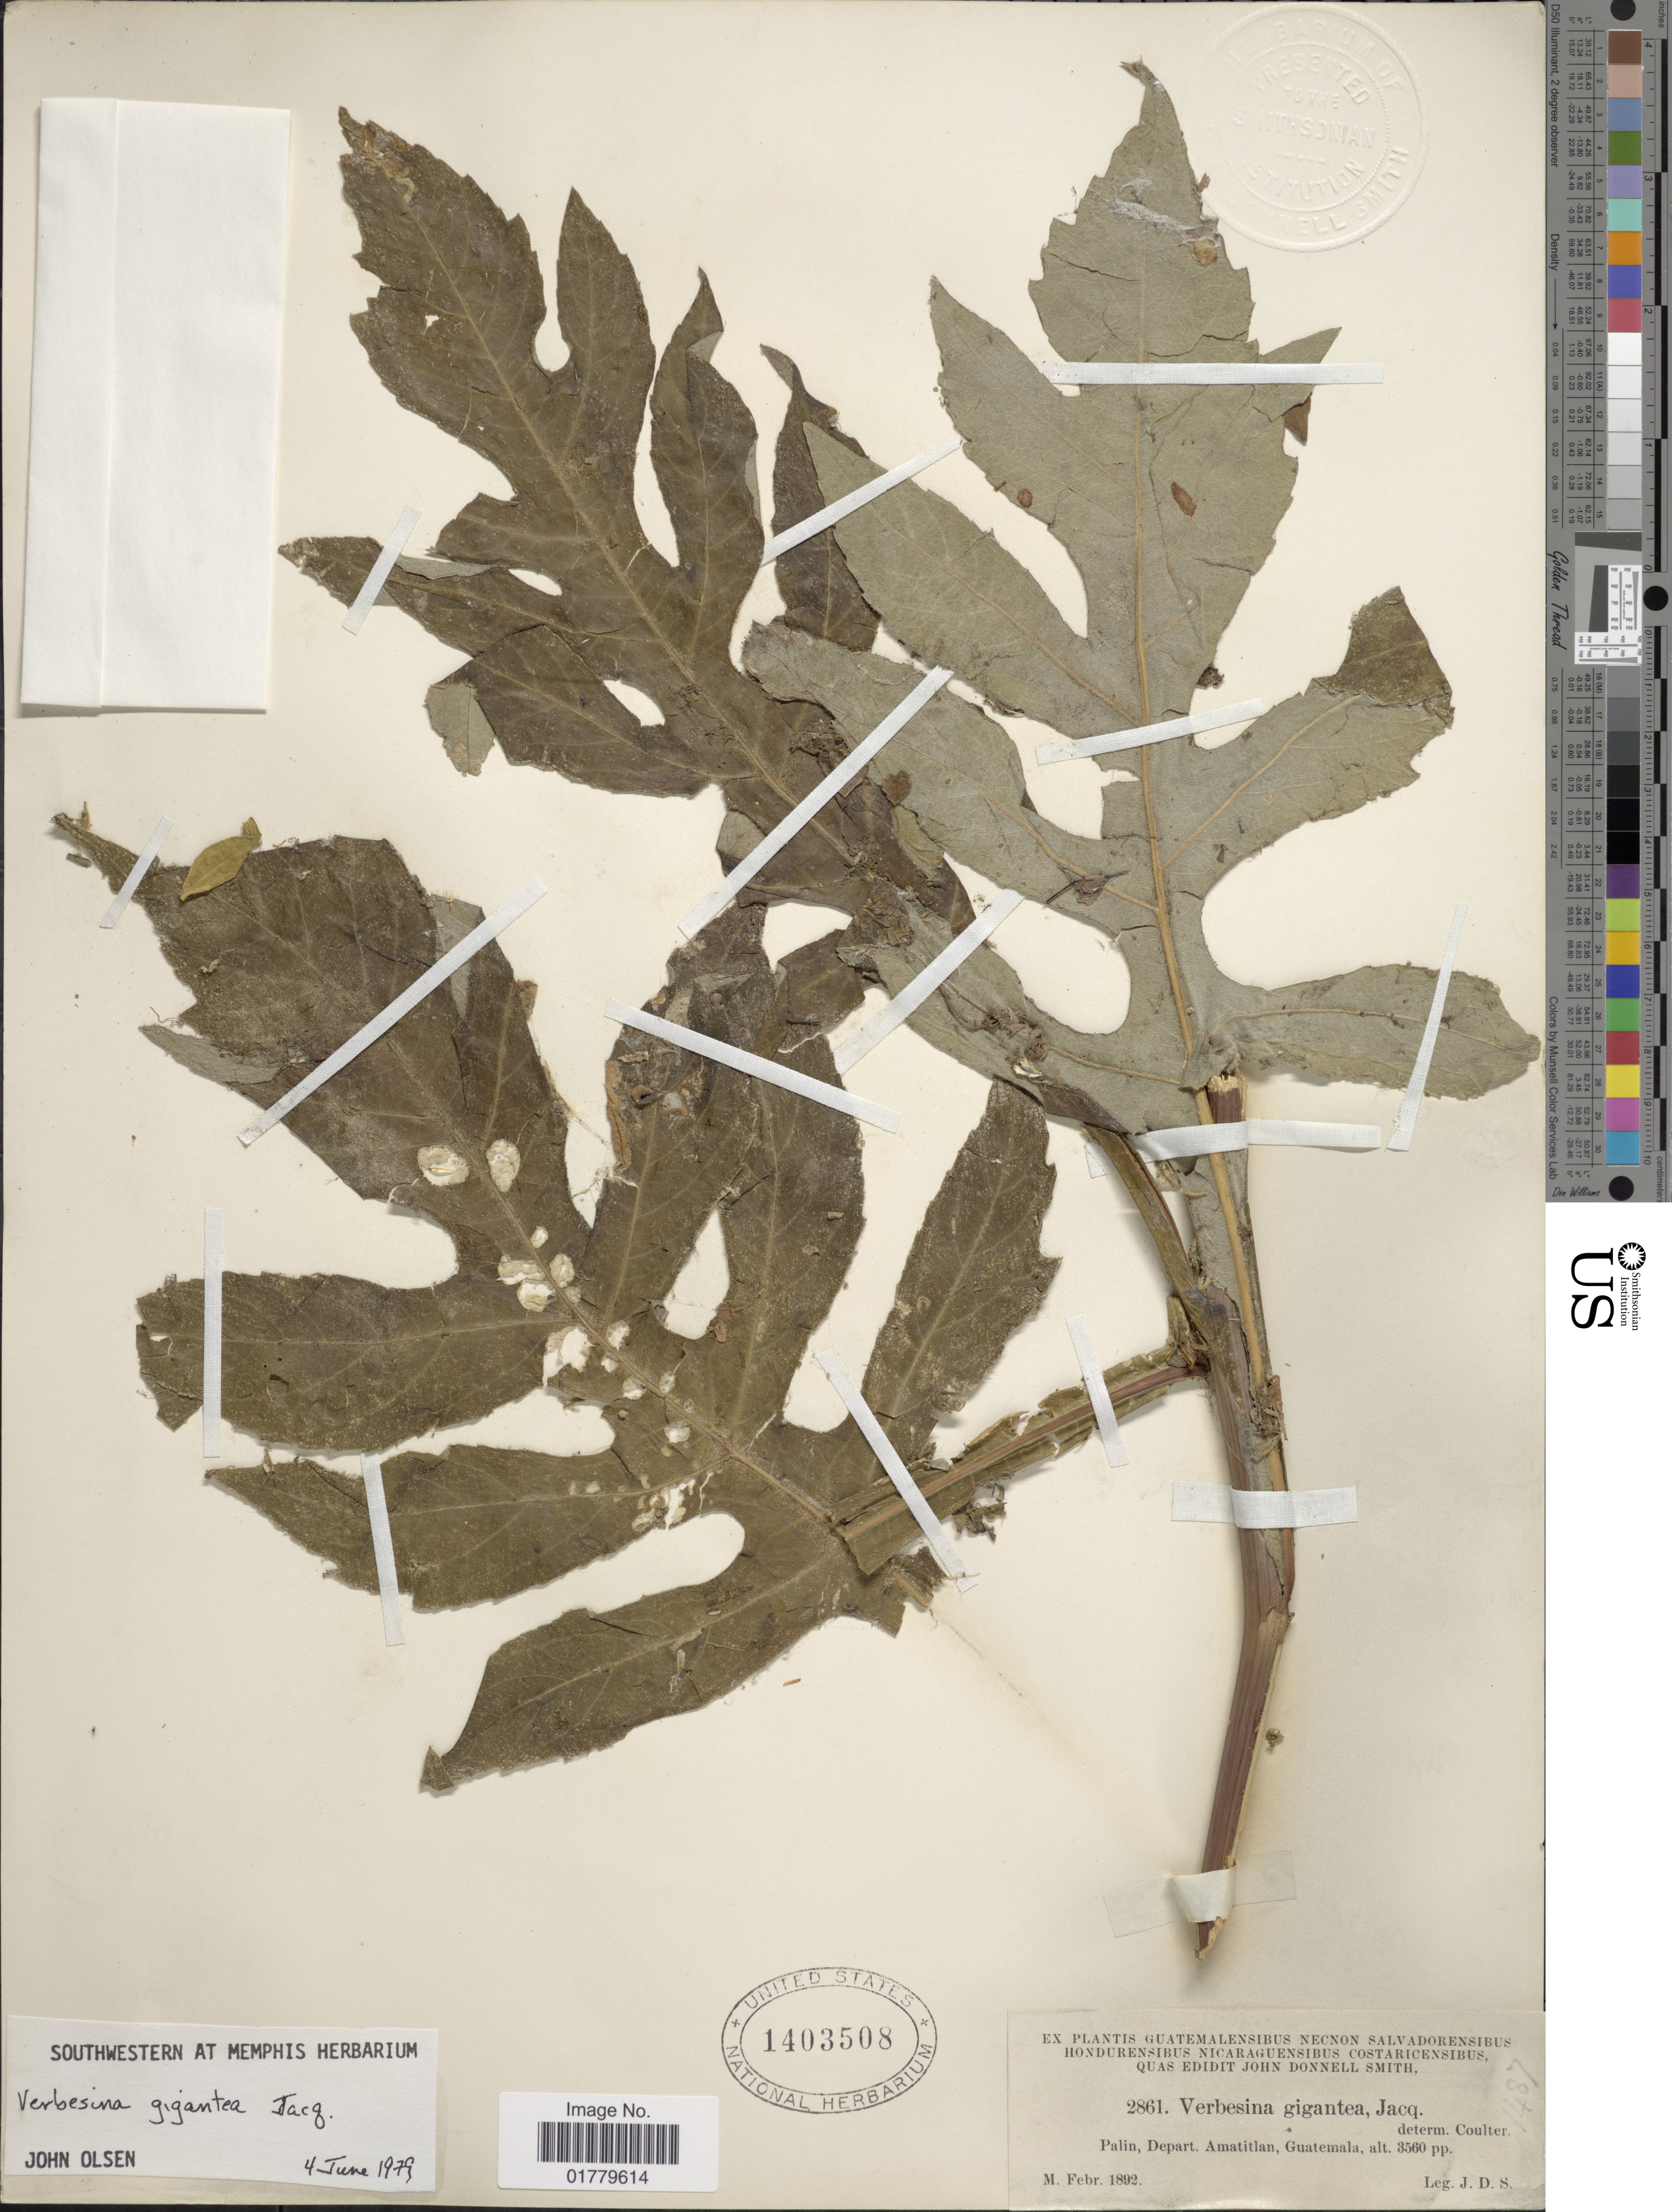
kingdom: Plantae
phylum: Tracheophyta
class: Magnoliopsida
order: Asterales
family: Asteraceae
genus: Verbesina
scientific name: Verbesina gigantea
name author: Jacq.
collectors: J. Donnell Smith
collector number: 2861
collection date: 1892-02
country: Guatemala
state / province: Guatemala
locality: Palin, Depart. Amatitlan, Guatemala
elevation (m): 1085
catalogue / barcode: US 1403508